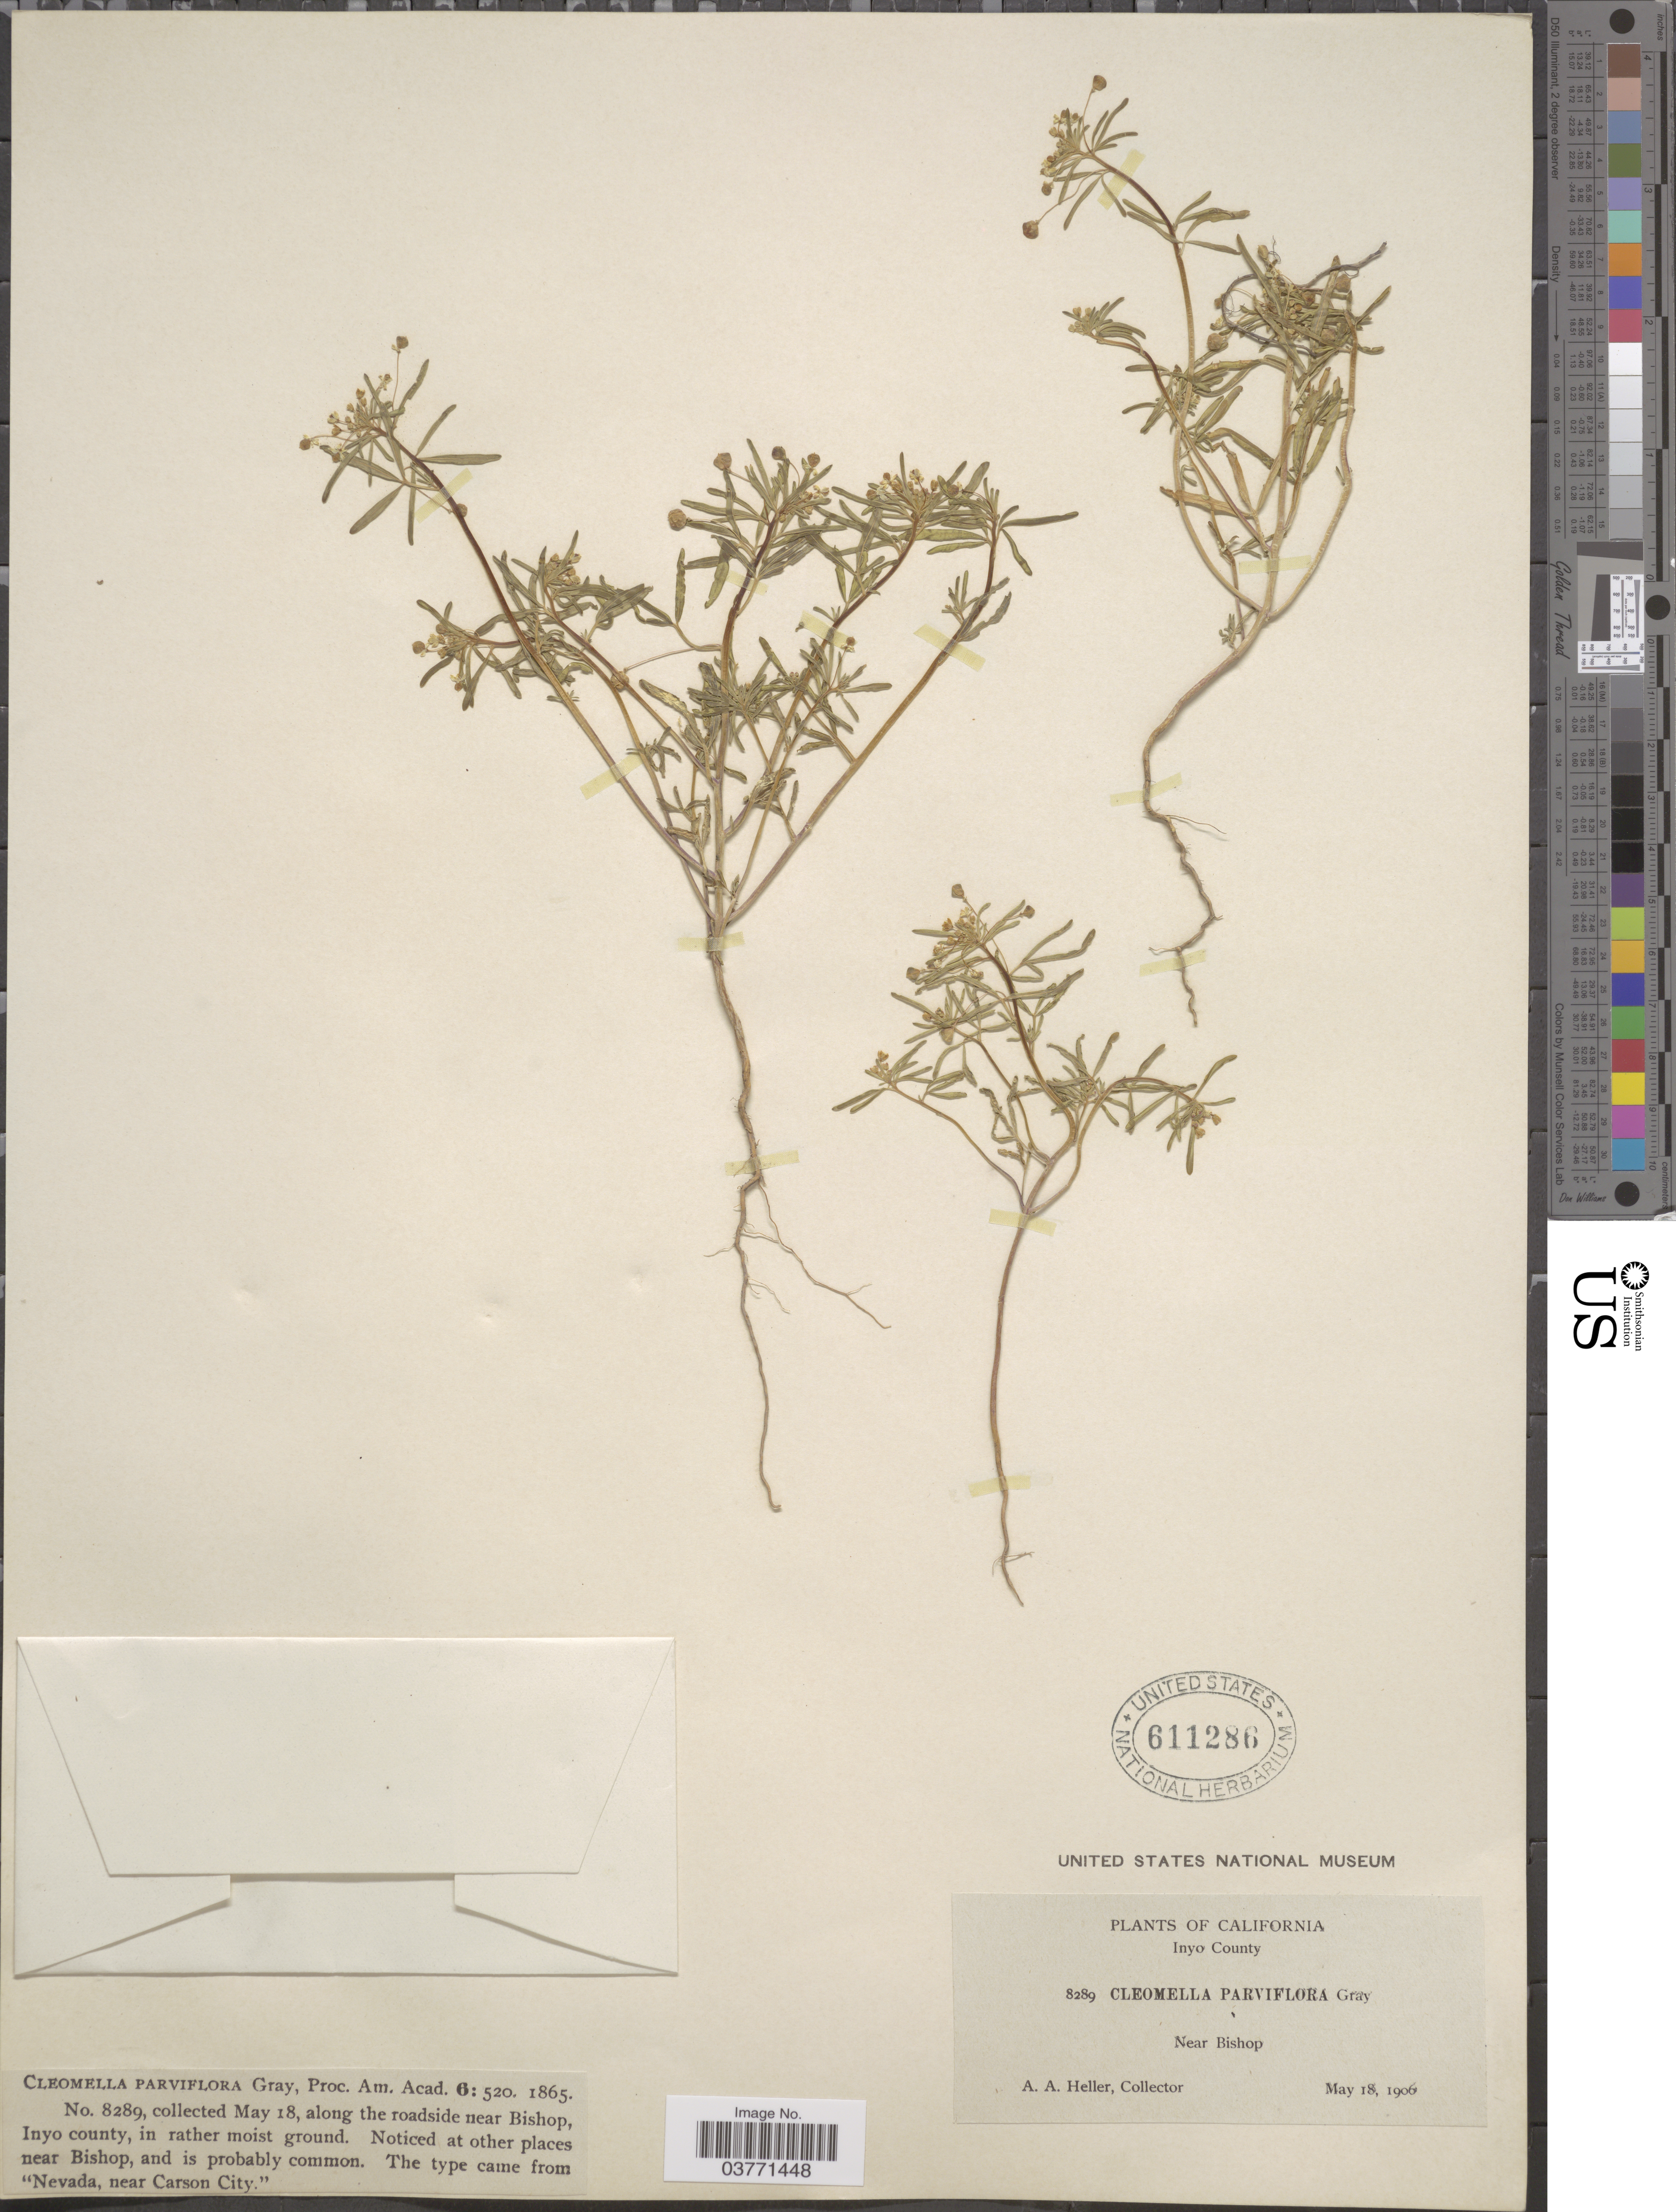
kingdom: Plantae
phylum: Tracheophyta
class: Magnoliopsida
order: Brassicales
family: Cleomaceae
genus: Cleomella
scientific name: Cleomella parviflora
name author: A. Gray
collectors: A. A. Heller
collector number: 8289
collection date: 1906-05-18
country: United States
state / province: California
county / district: Inyo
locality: Along the roadside near Bishop, Inyo county. Near Bishop.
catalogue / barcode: US 611286